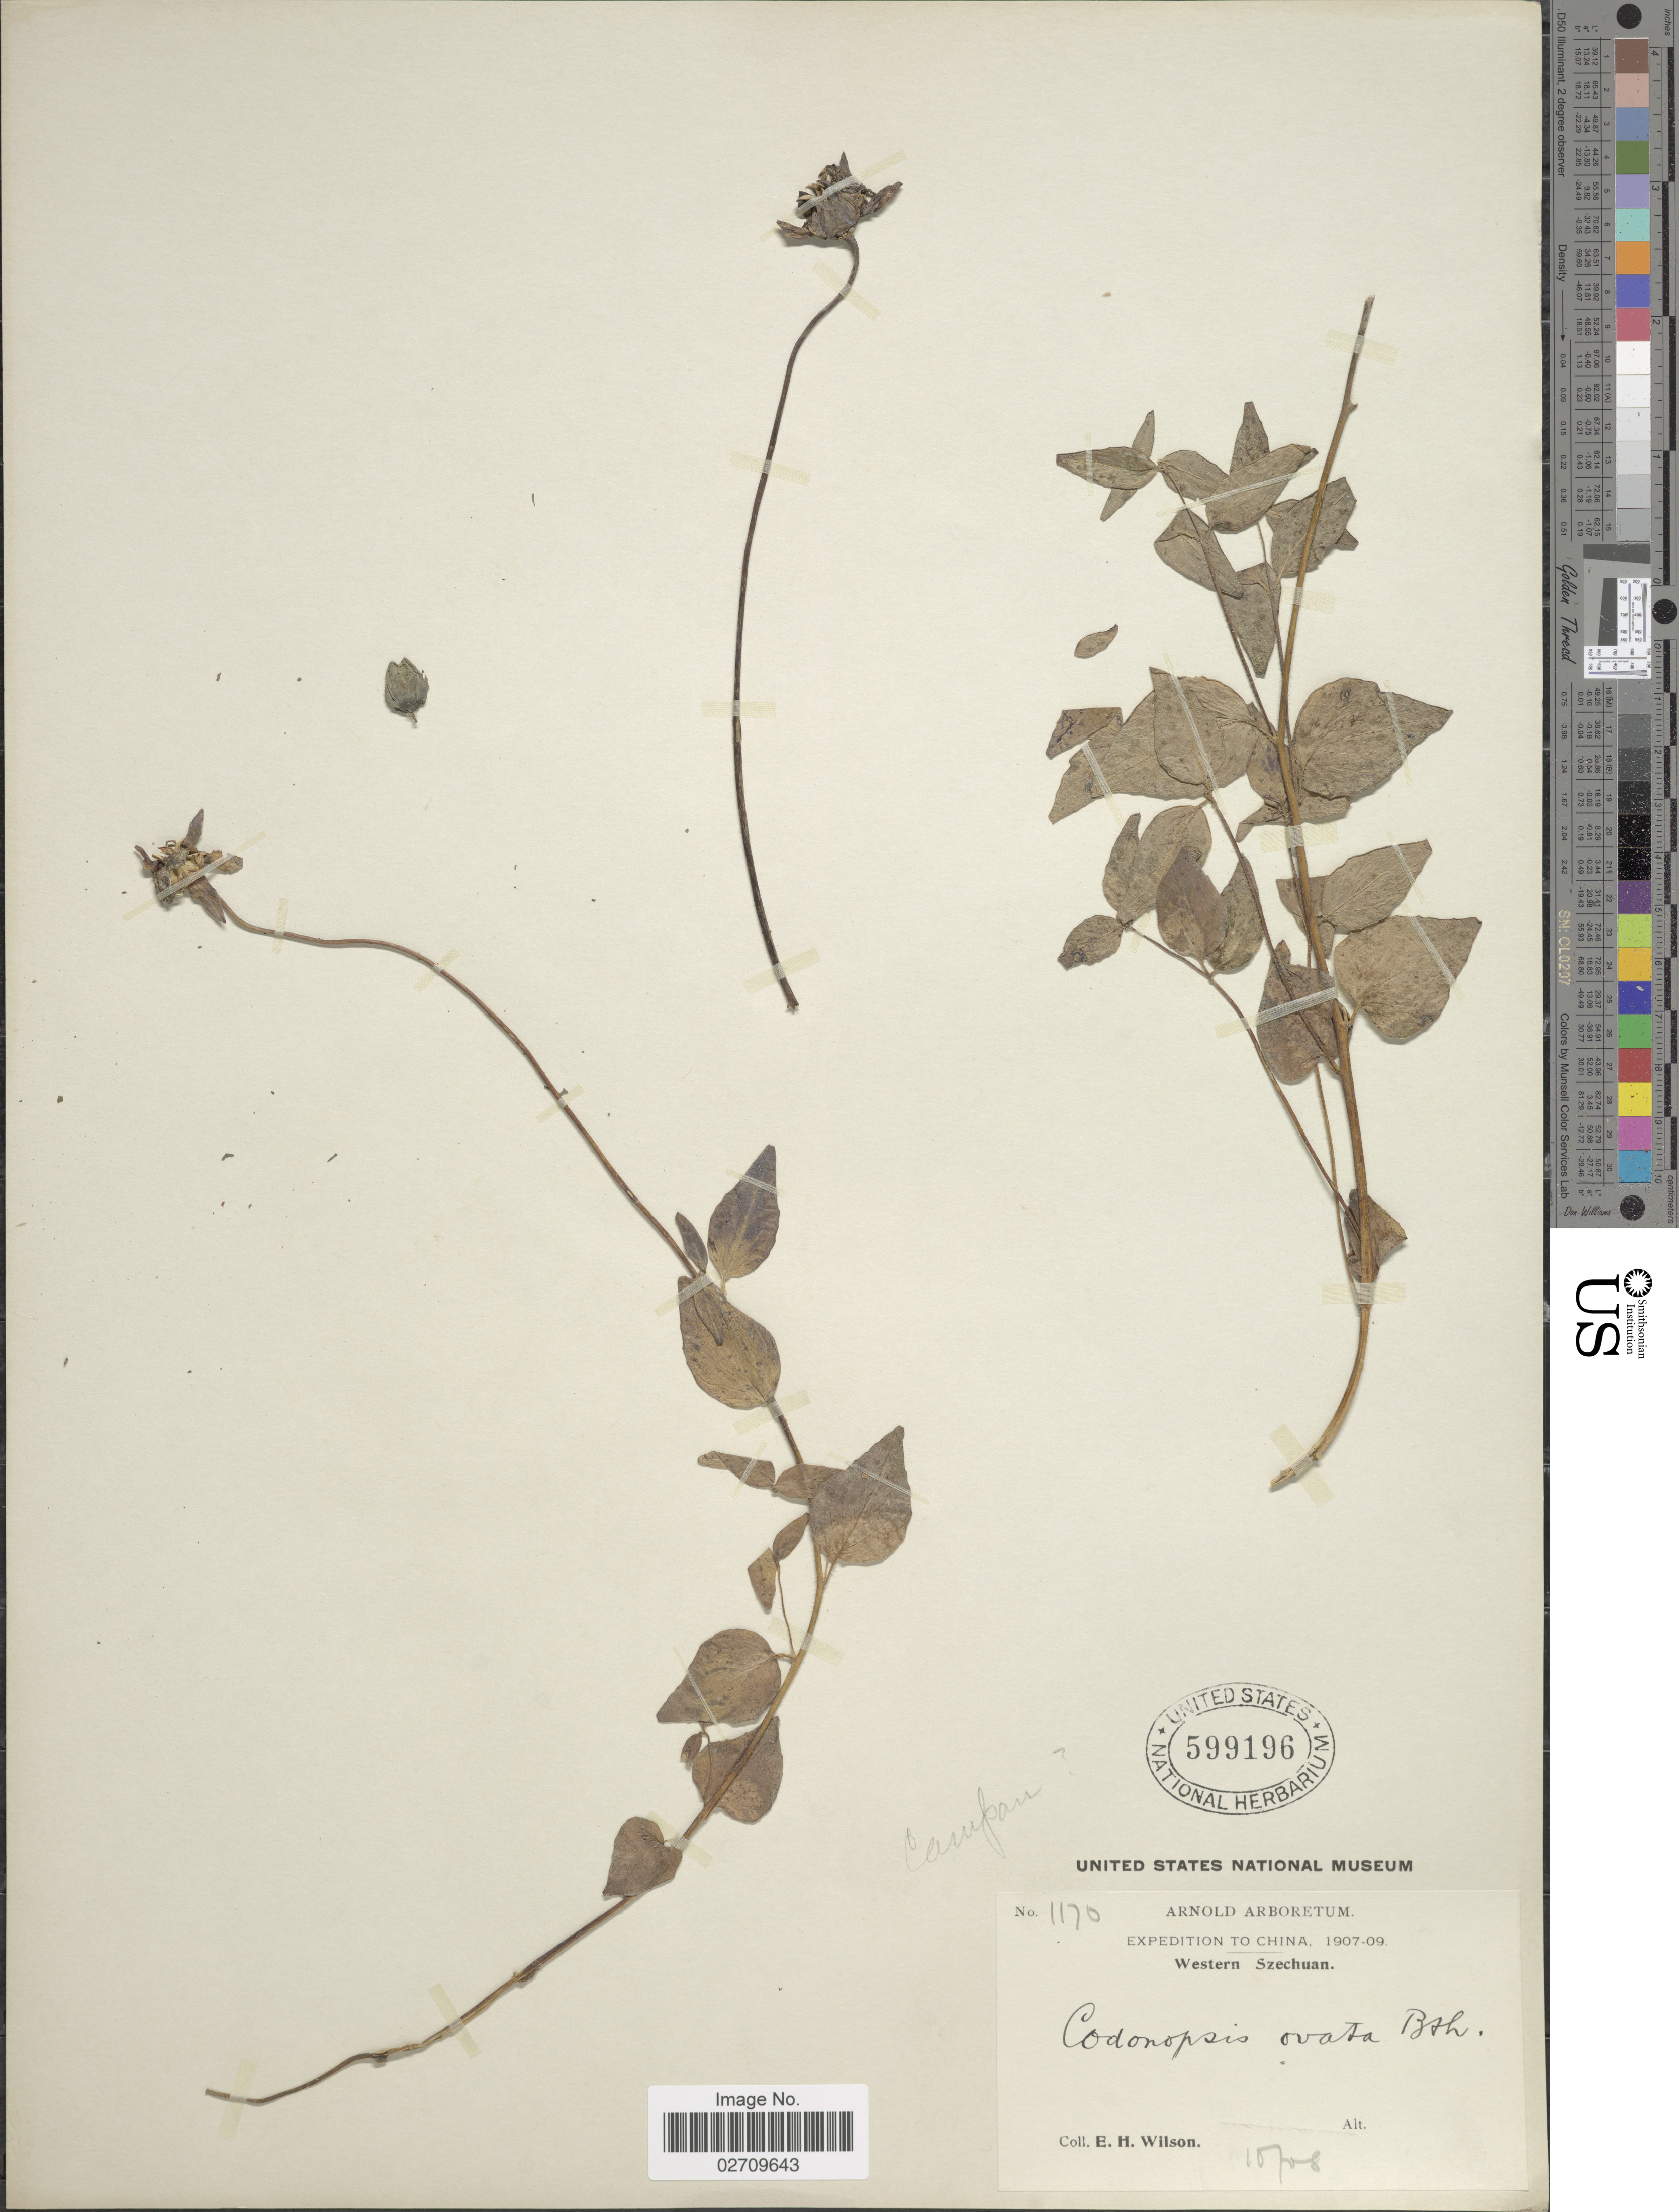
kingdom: Plantae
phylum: Tracheophyta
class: Magnoliopsida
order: Asterales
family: Campanulaceae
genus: Codonopsis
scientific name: Codonopsis ovata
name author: Benth.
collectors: E. Wilson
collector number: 1170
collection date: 1907/1909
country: China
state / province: Sichuan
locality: Western Szechuan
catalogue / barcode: US 599196